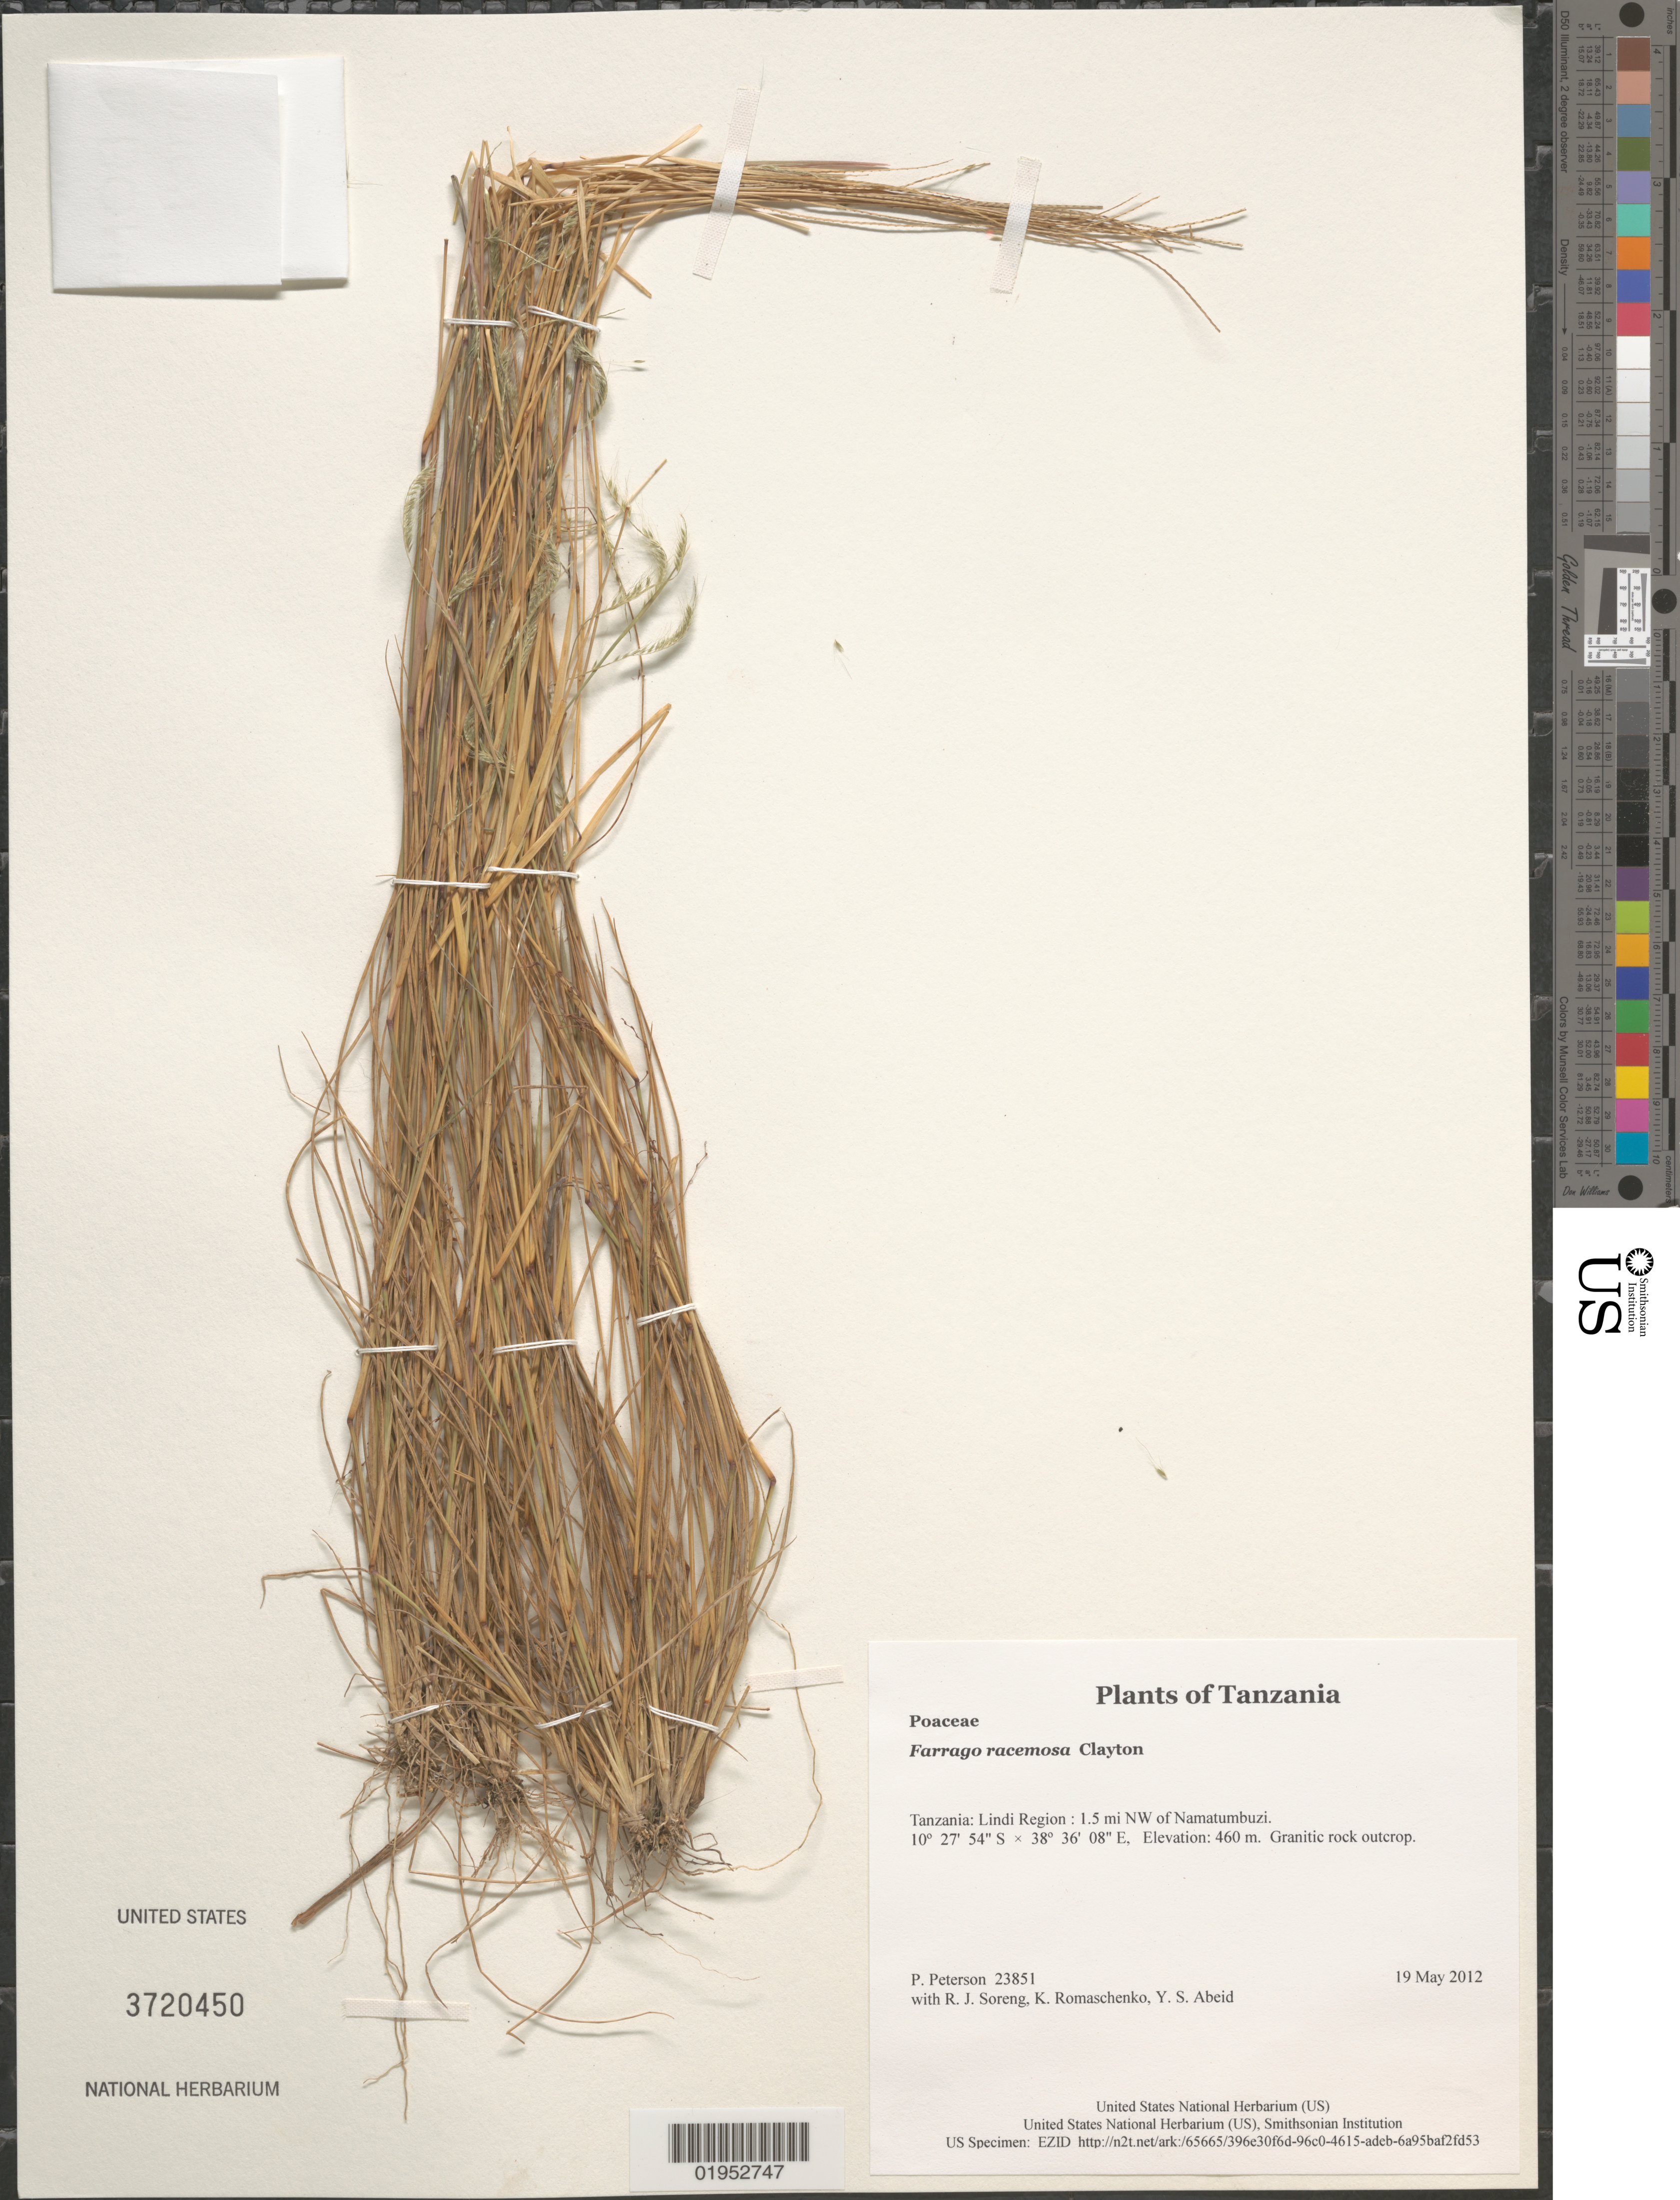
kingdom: Plantae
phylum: Tracheophyta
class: Liliopsida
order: Poales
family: Poaceae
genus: Farrago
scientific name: Farrago racemosa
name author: Clayton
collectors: P. M. Peterson, R. J. Soreng, K. Romaschenko & Y. Abeid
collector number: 23851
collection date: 2012-05-19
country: Tanzania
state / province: Lindi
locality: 1.5 mi NW of Namatumbuzi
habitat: Granitic rock outcrop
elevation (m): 460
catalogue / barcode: US 3720450